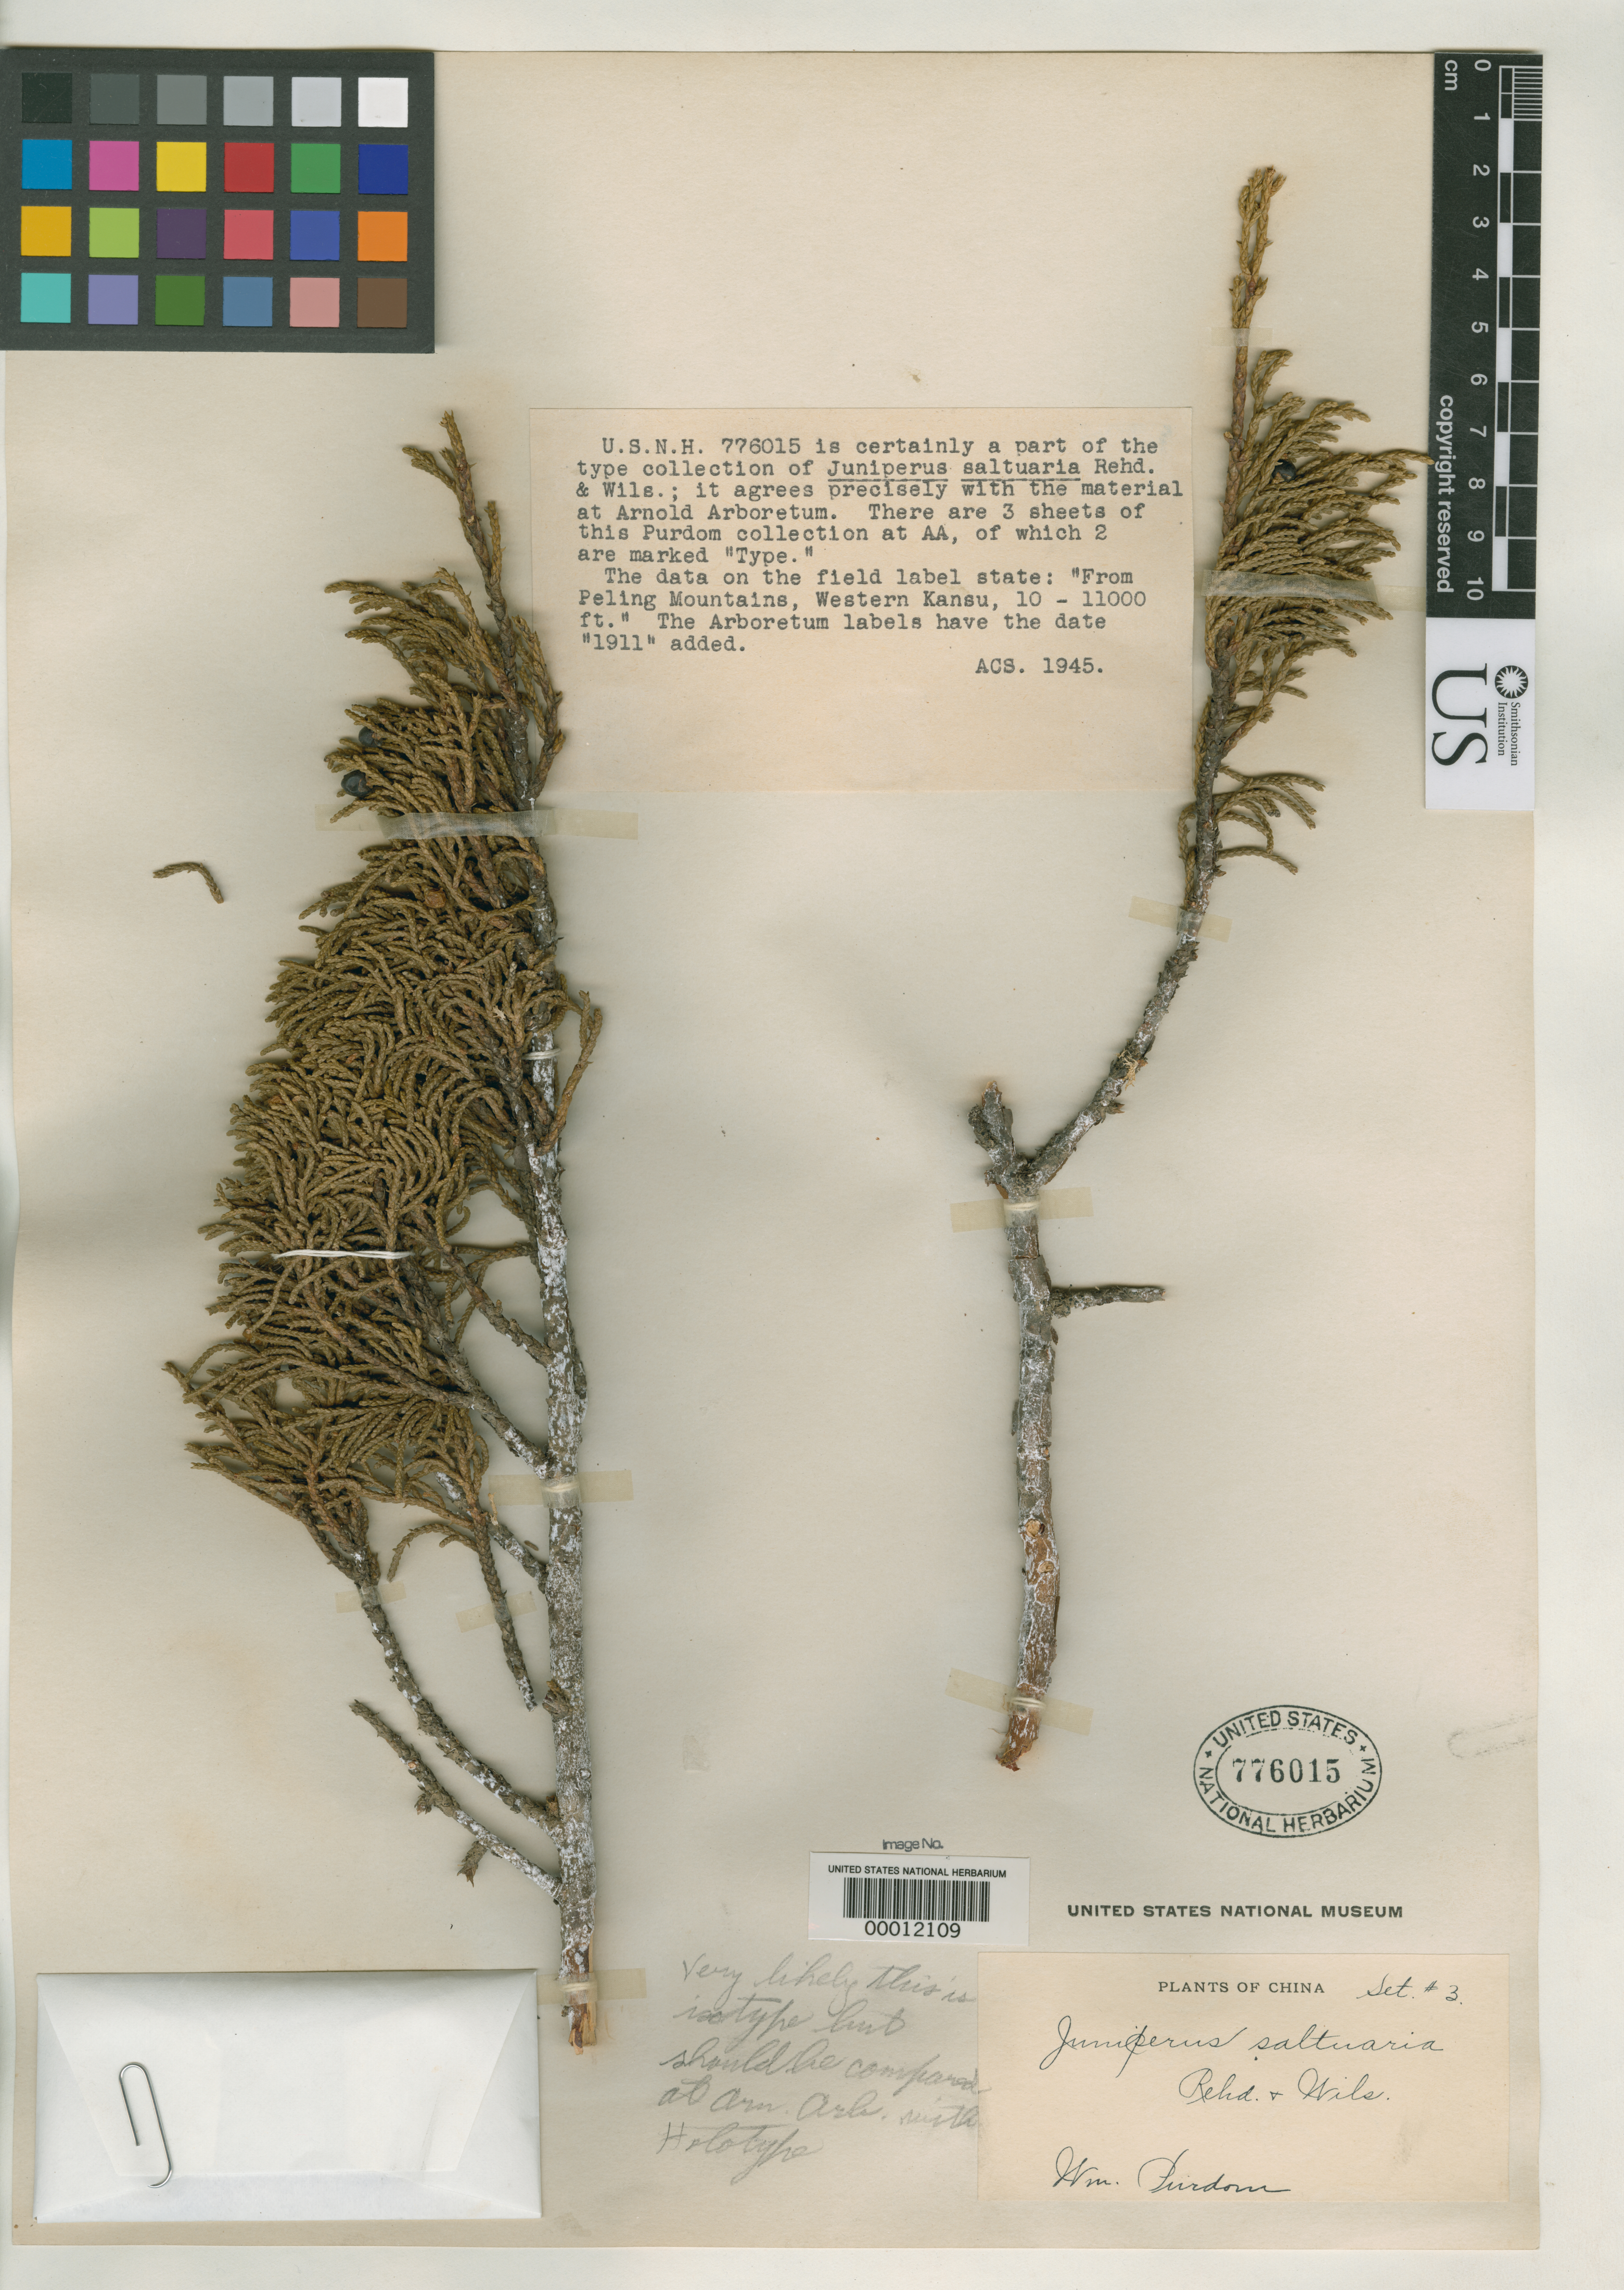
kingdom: Plantae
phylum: Tracheophyta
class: Pinopsida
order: Pinales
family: Cupressaceae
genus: Juniperus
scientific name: Juniperus saltuaria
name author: Rehder & E.H. Wilson in Sarg.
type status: Isosyntype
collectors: W. Purdom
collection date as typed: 1911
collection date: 1911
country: China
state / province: Gansu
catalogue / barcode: US 776015